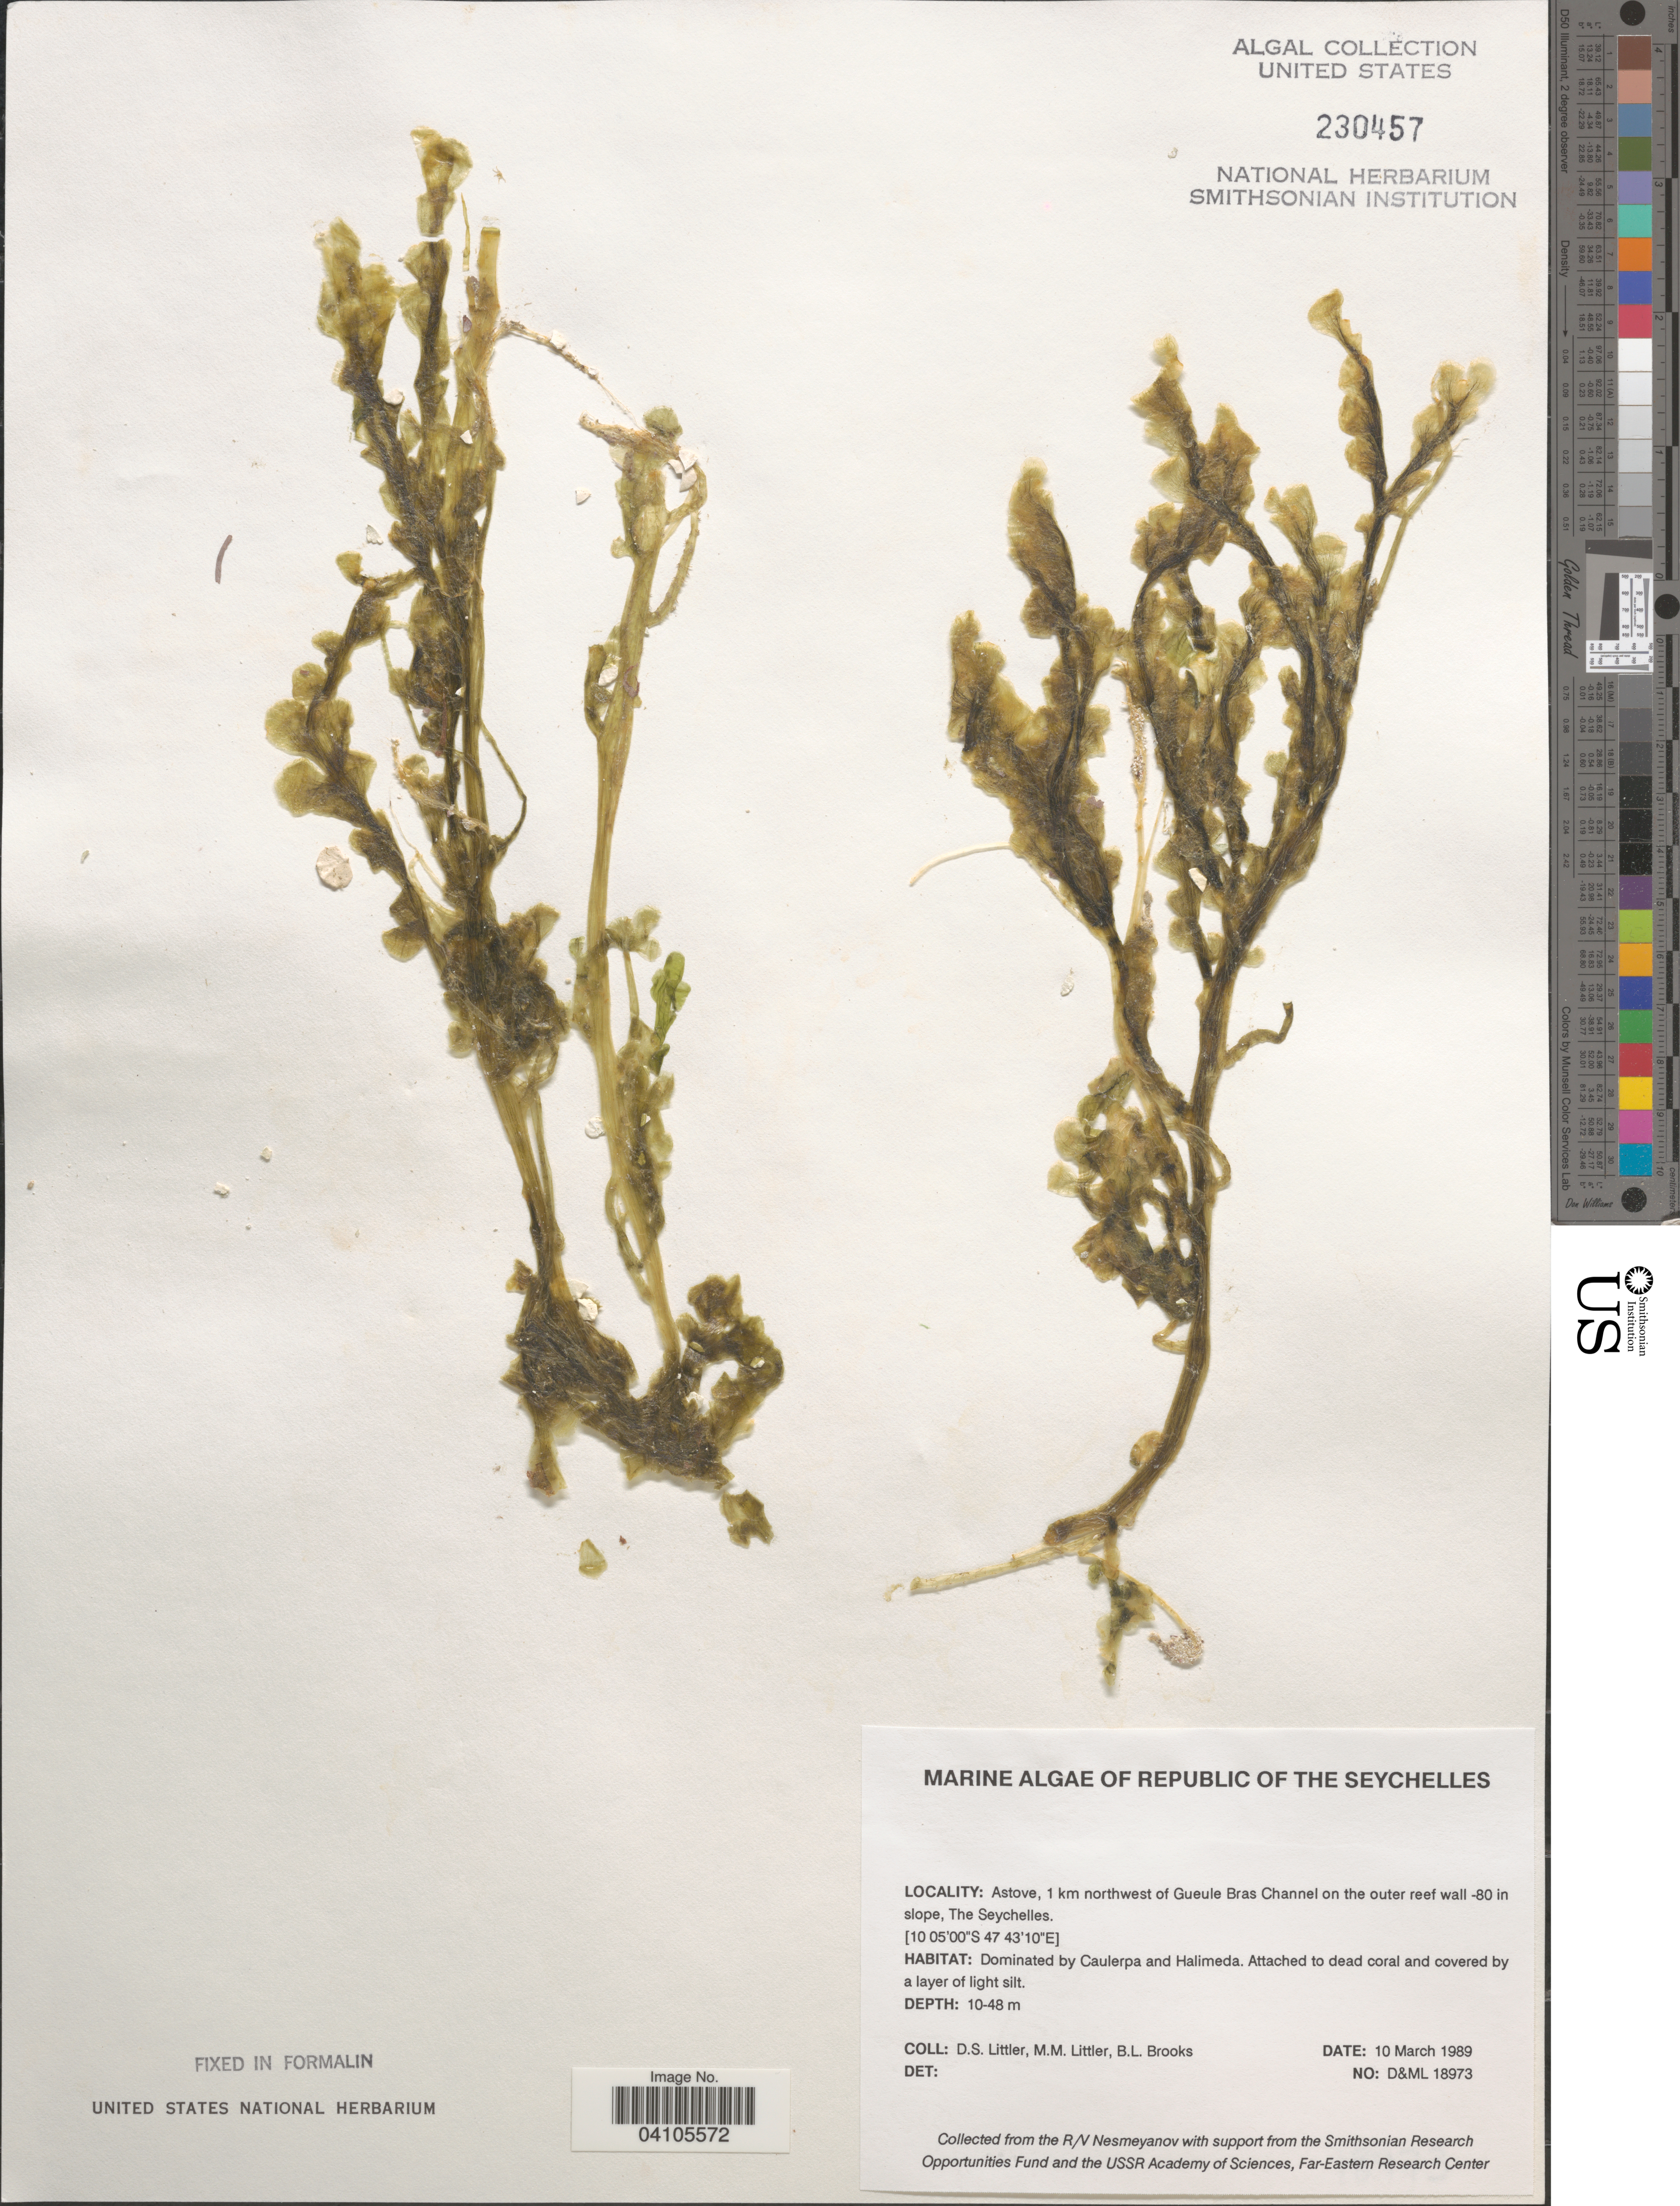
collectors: D. S. Littler & B. Brooks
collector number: D&ML 18973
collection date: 1989-03-10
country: Seychelles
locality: Astove, 1 km northwest of Gueule Bras Channel on the outer reef wall -80 in slope.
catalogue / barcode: US 230457